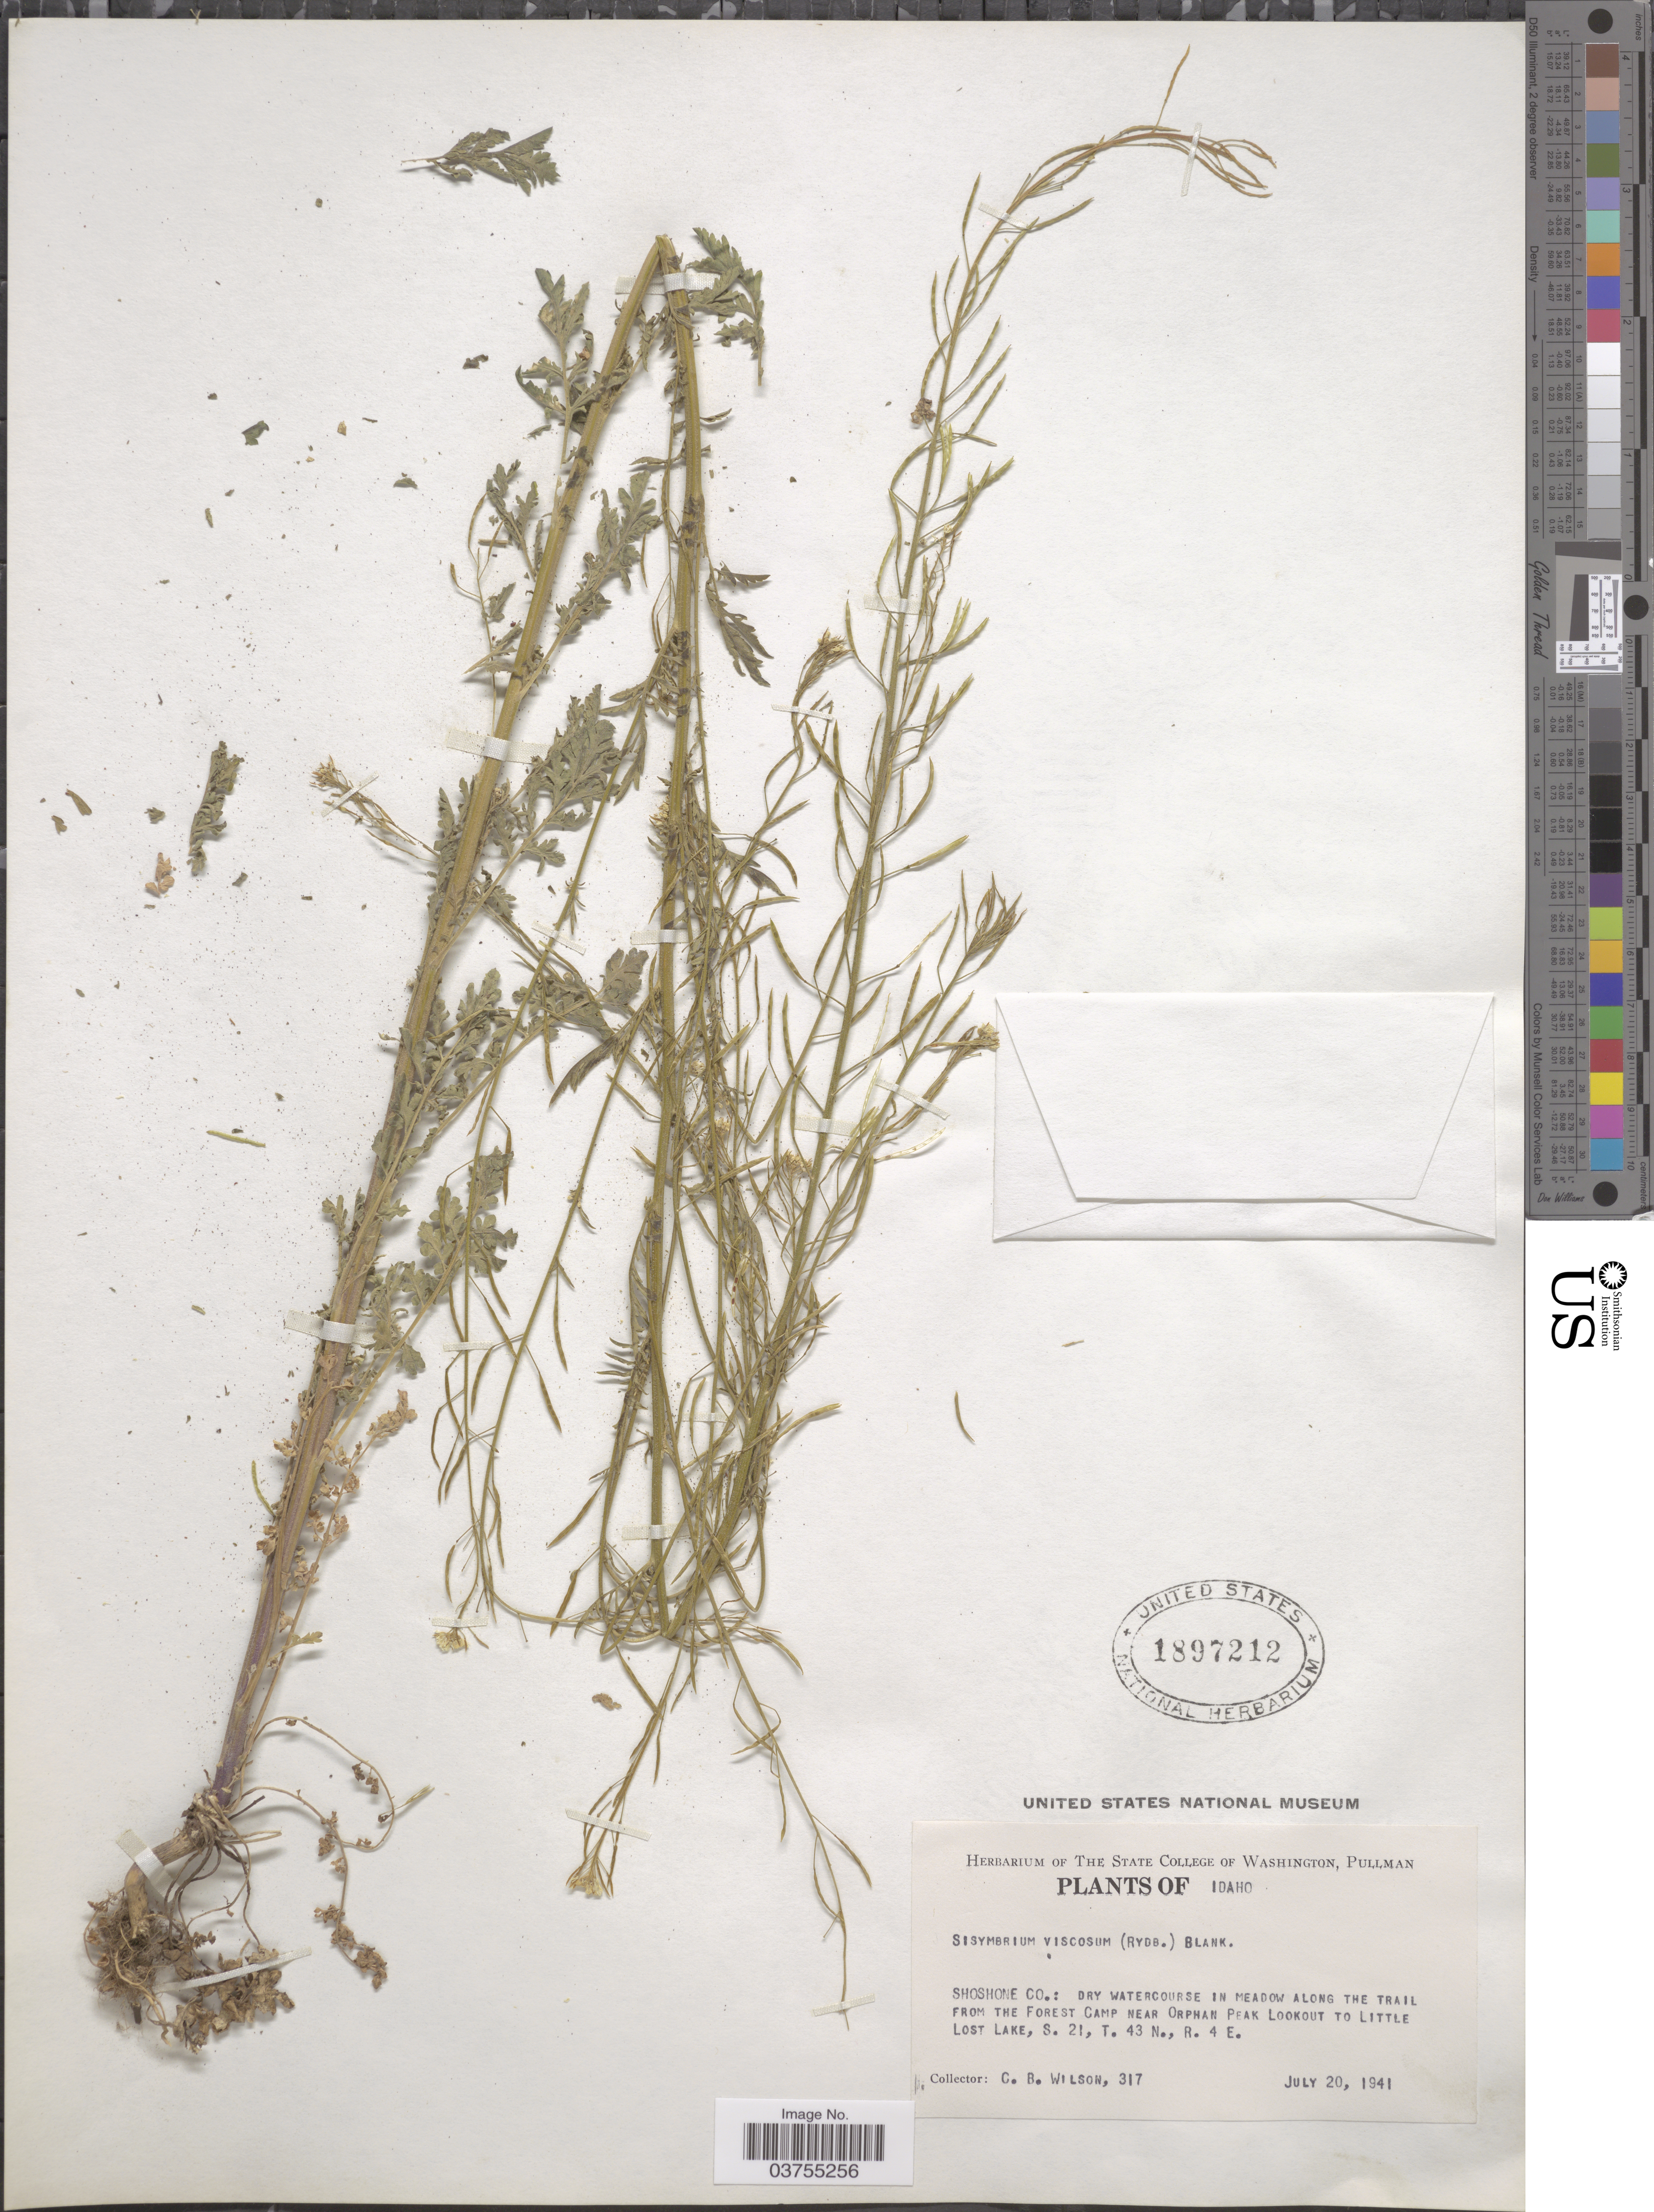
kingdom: Plantae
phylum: Tracheophyta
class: Magnoliopsida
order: Brassicales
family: Brassicaceae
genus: Descurainia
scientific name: Descurainia richardsonii subsp. viscosa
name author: (Rydb.) Detling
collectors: C. Wilson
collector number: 317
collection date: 1941-07-20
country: United States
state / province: Idaho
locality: Shoshone Co.: Dry watercourse in meadow along the trail from the Forest Camp near Orphan Peak Lookout to Little Lost Lake, S. 21, T. 43 N., R. 4 E.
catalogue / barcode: US 1897212